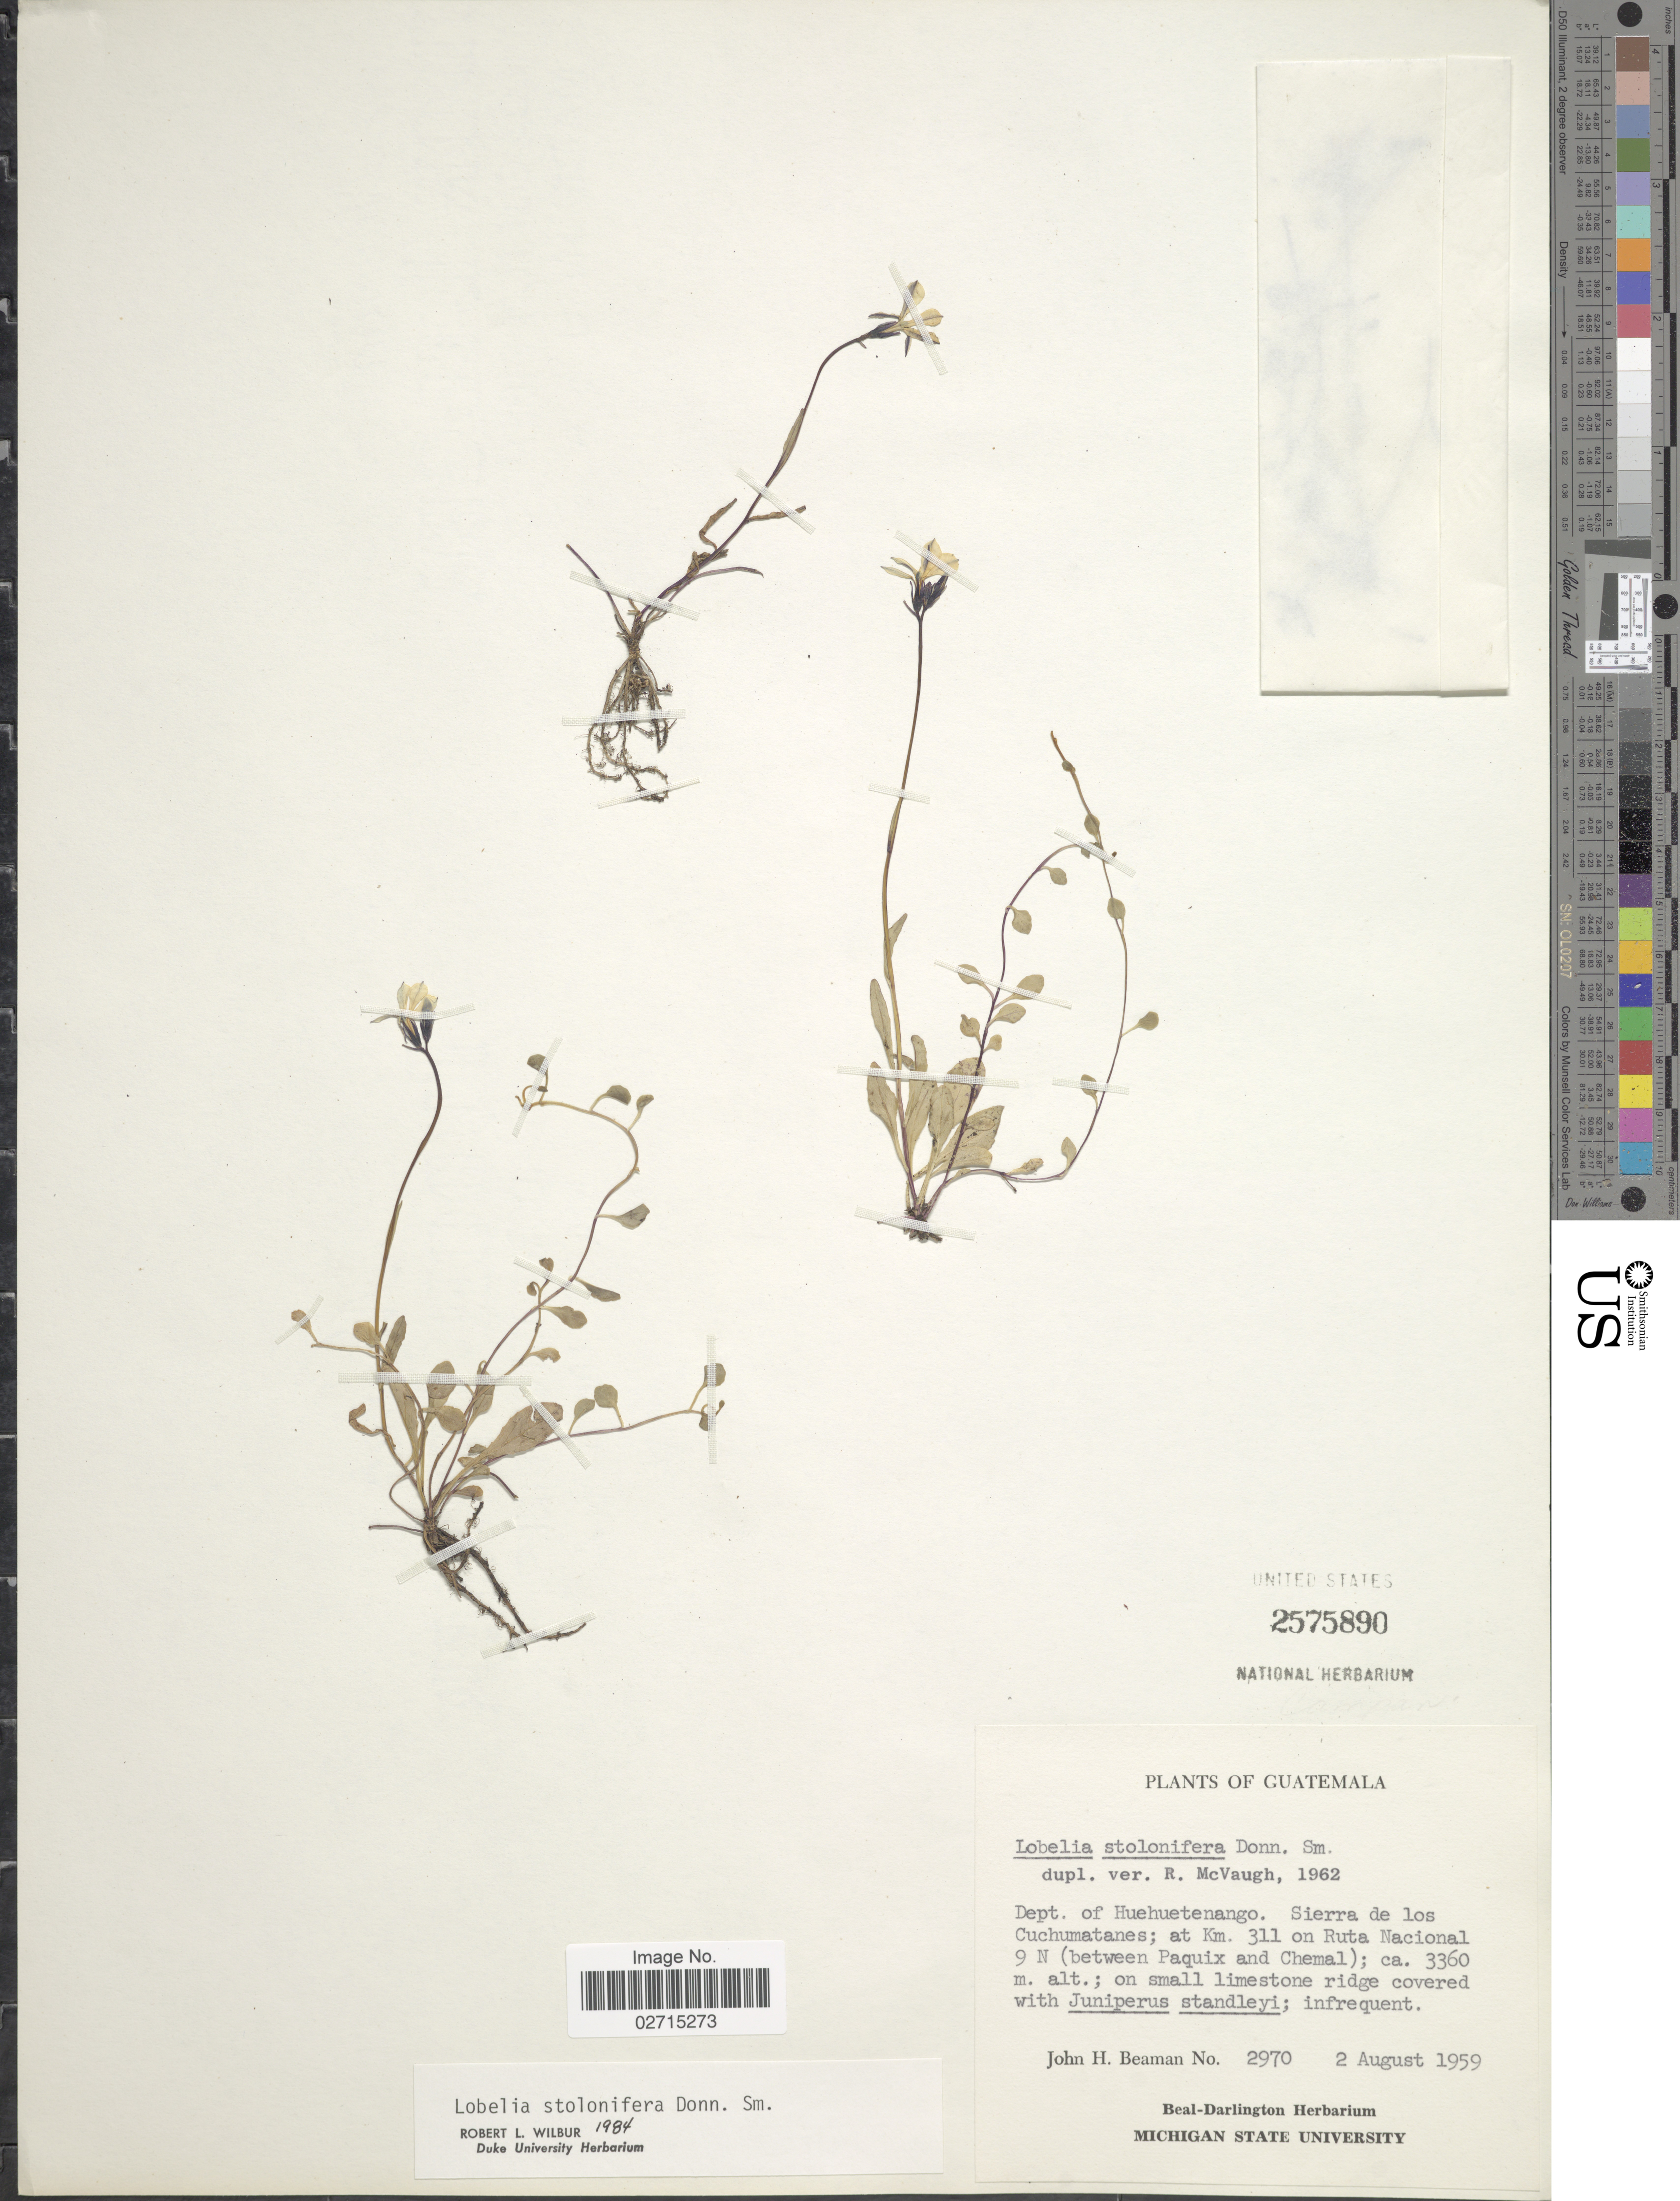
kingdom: Plantae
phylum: Tracheophyta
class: Magnoliopsida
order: Asterales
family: Campanulaceae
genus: Lobelia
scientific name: Lobelia stolonifera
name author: Donn. Sm.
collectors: J. H. Beaman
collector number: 2970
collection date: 1959-08-02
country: Guatemala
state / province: Huehuetenango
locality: Dept. Huehuetenango. Sierra de los Cuchumatanes; at Km 311 on Ruta Nacional 9 N (between Paquix and Chemal)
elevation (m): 3360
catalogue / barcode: US 2575890